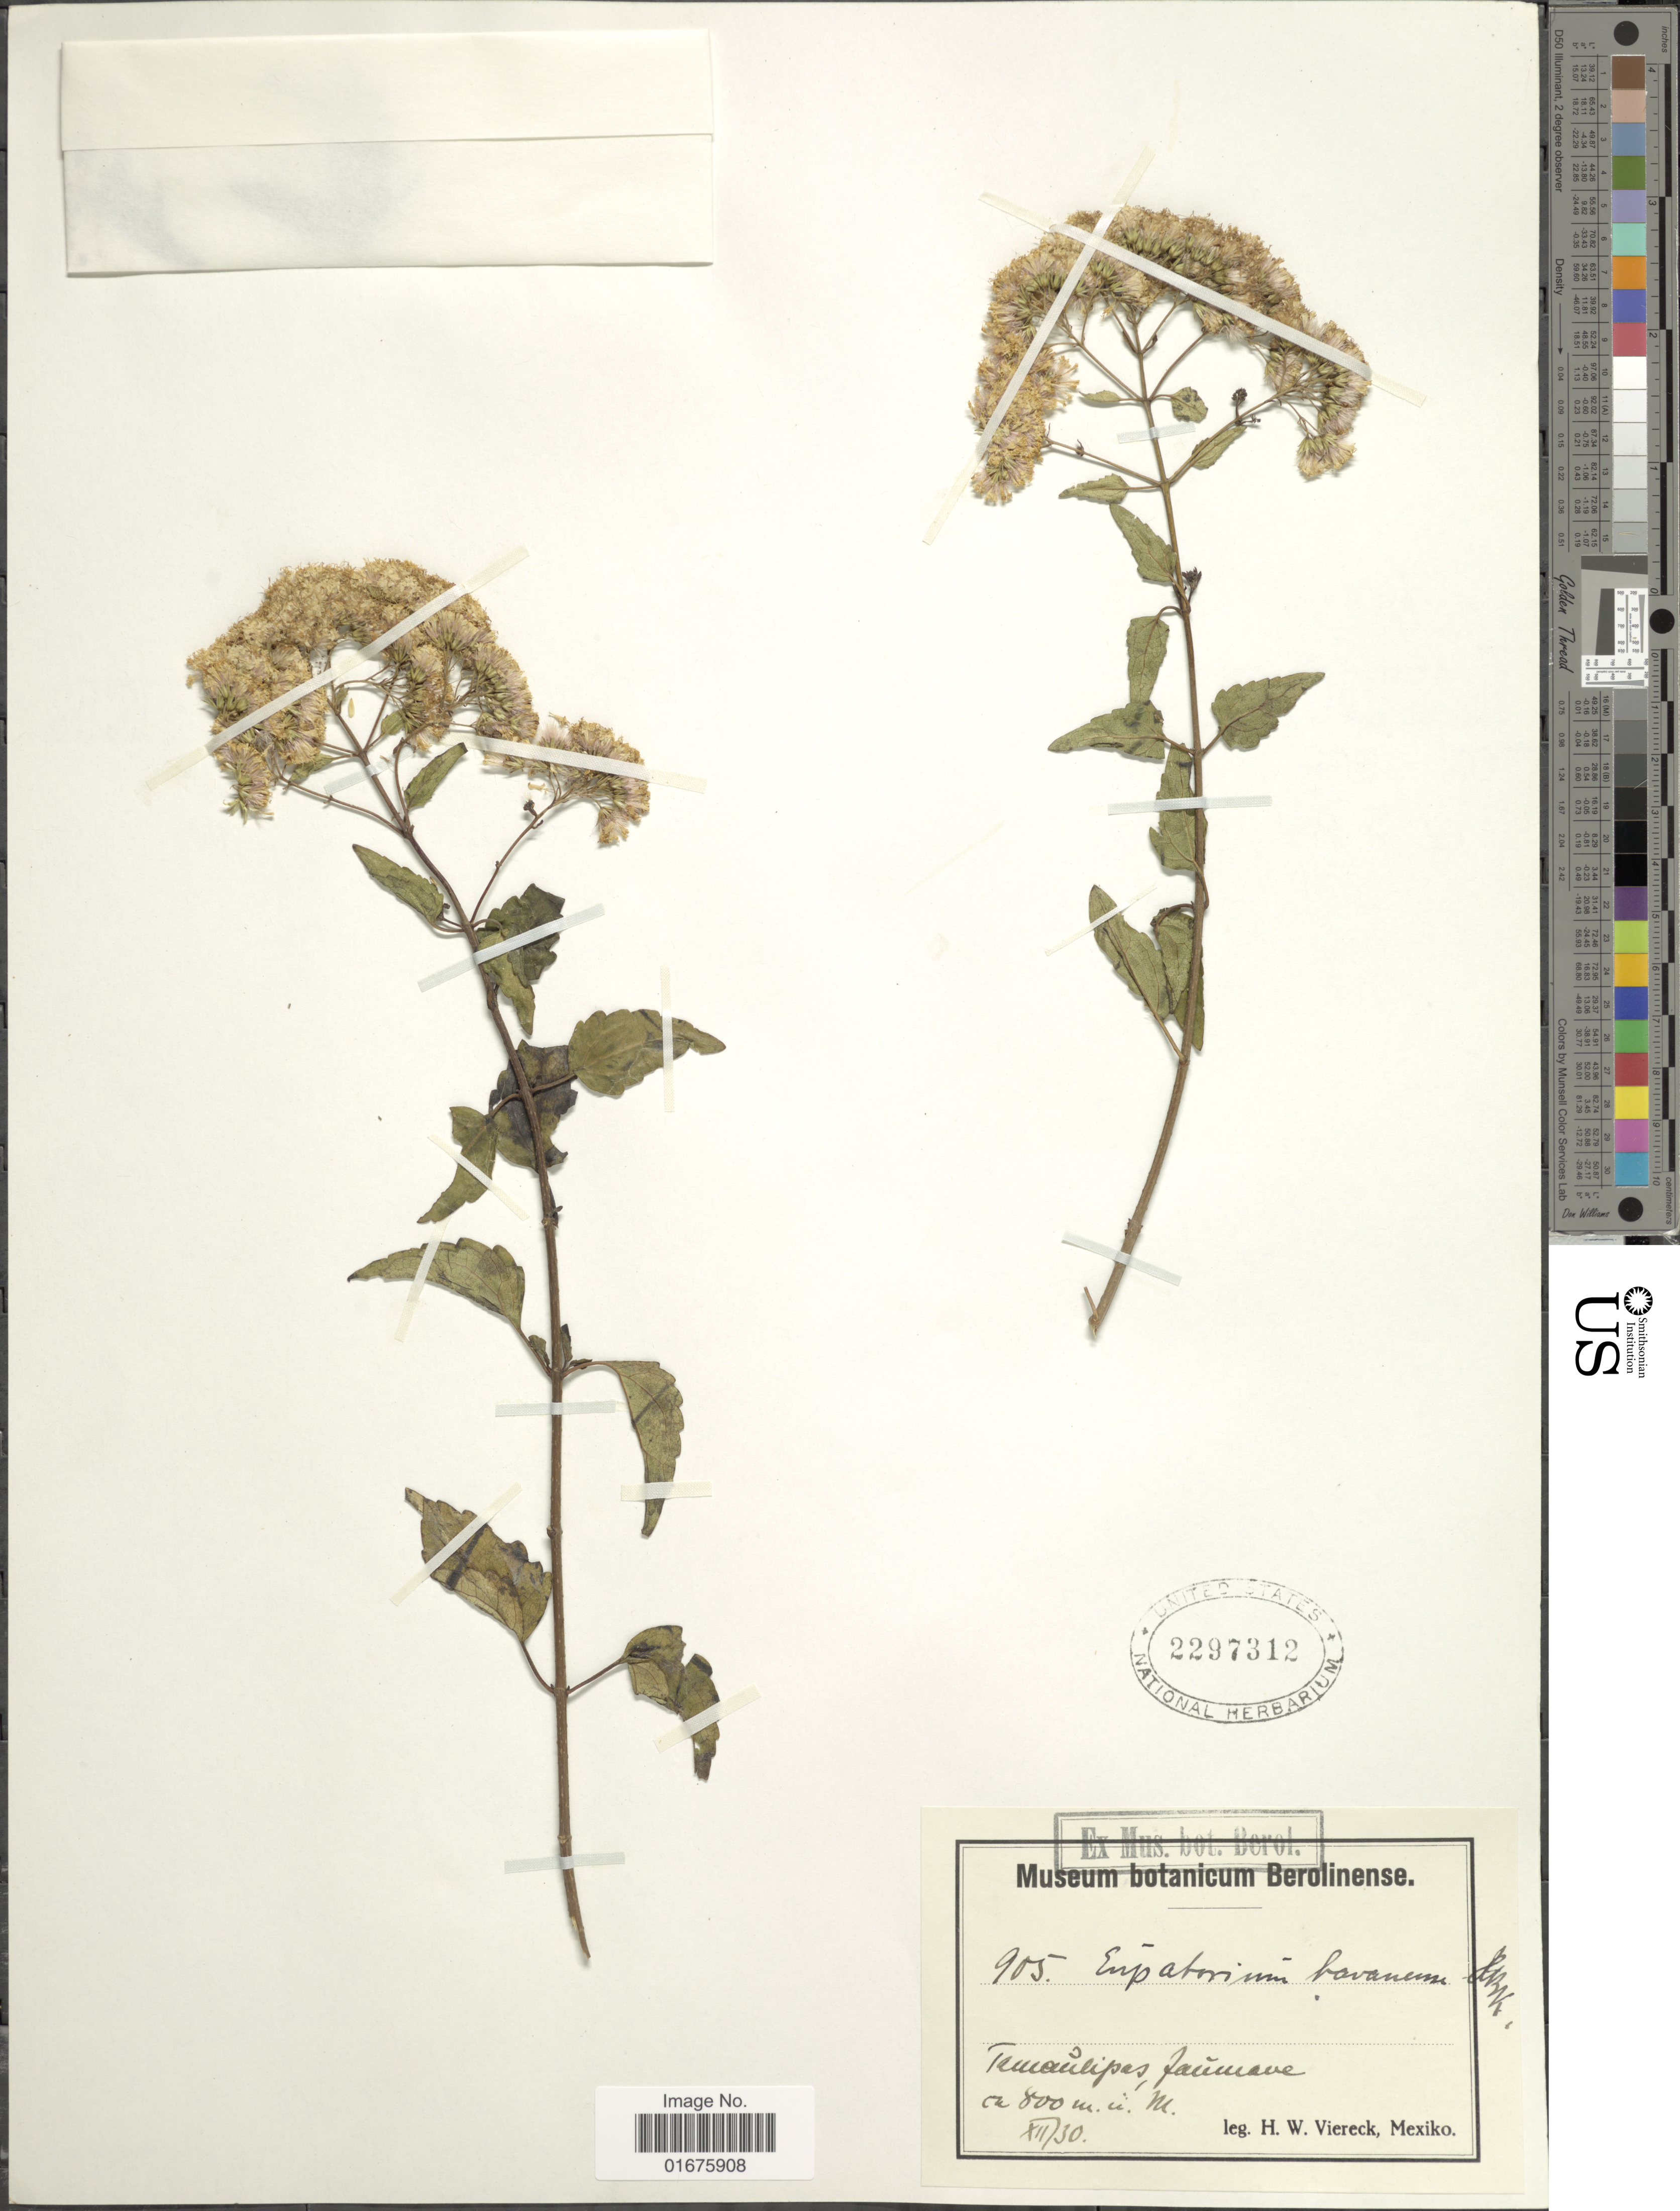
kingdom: Plantae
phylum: Tracheophyta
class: Magnoliopsida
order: Asterales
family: Asteraceae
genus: Ageratina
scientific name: Ageratina havanensis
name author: (Kunth) R.M. King & H. Rob.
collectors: H. W. Viereck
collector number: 905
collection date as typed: Transcribed d/m/y: /12/30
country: Mexico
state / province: Tamaulipas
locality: Tamaulipas, Jaumave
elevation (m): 800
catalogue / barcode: US 2297312